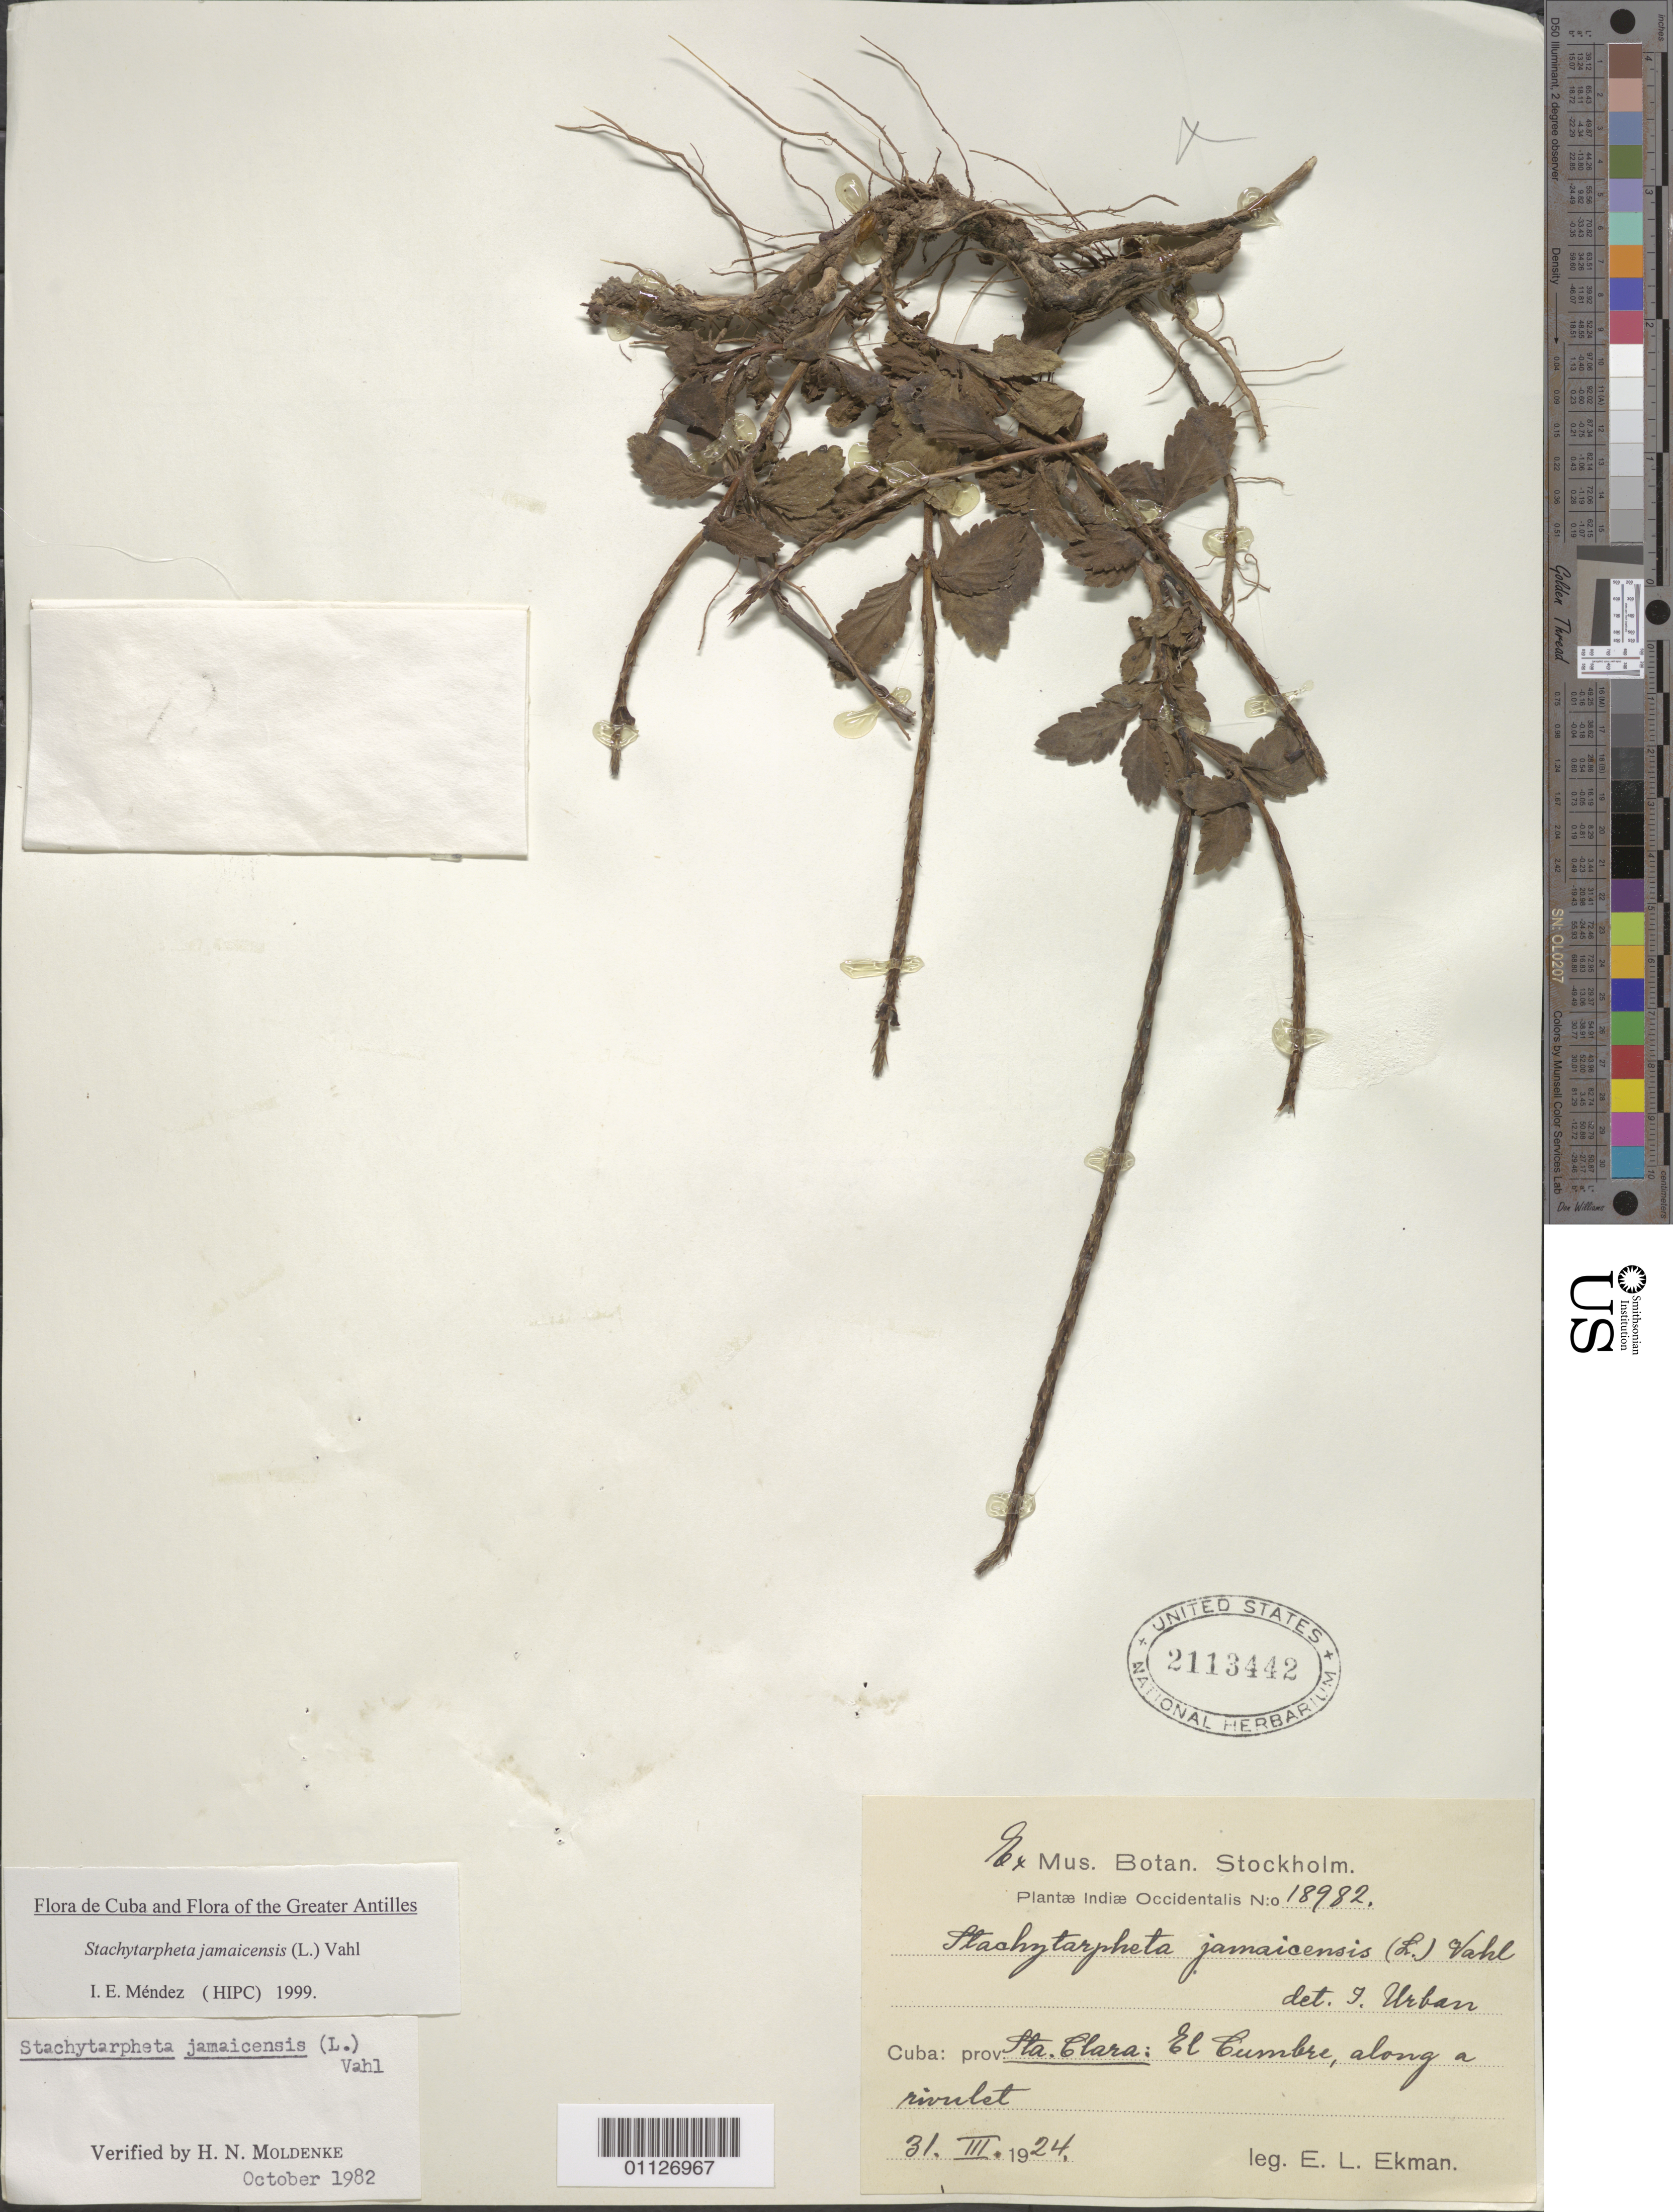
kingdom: Plantae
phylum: Tracheophyta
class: Magnoliopsida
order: Lamiales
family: Verbenaceae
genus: Stachytarpheta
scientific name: Stachytarpheta jamaicensis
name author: (L.) Vahl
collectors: E. L. Ekman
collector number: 18982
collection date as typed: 31 Mar 1924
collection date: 1924-03-31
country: Cuba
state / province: Villa Clara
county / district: Santa Clara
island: Cuba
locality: El Cumbre, along a rivulet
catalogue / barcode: US 2113442